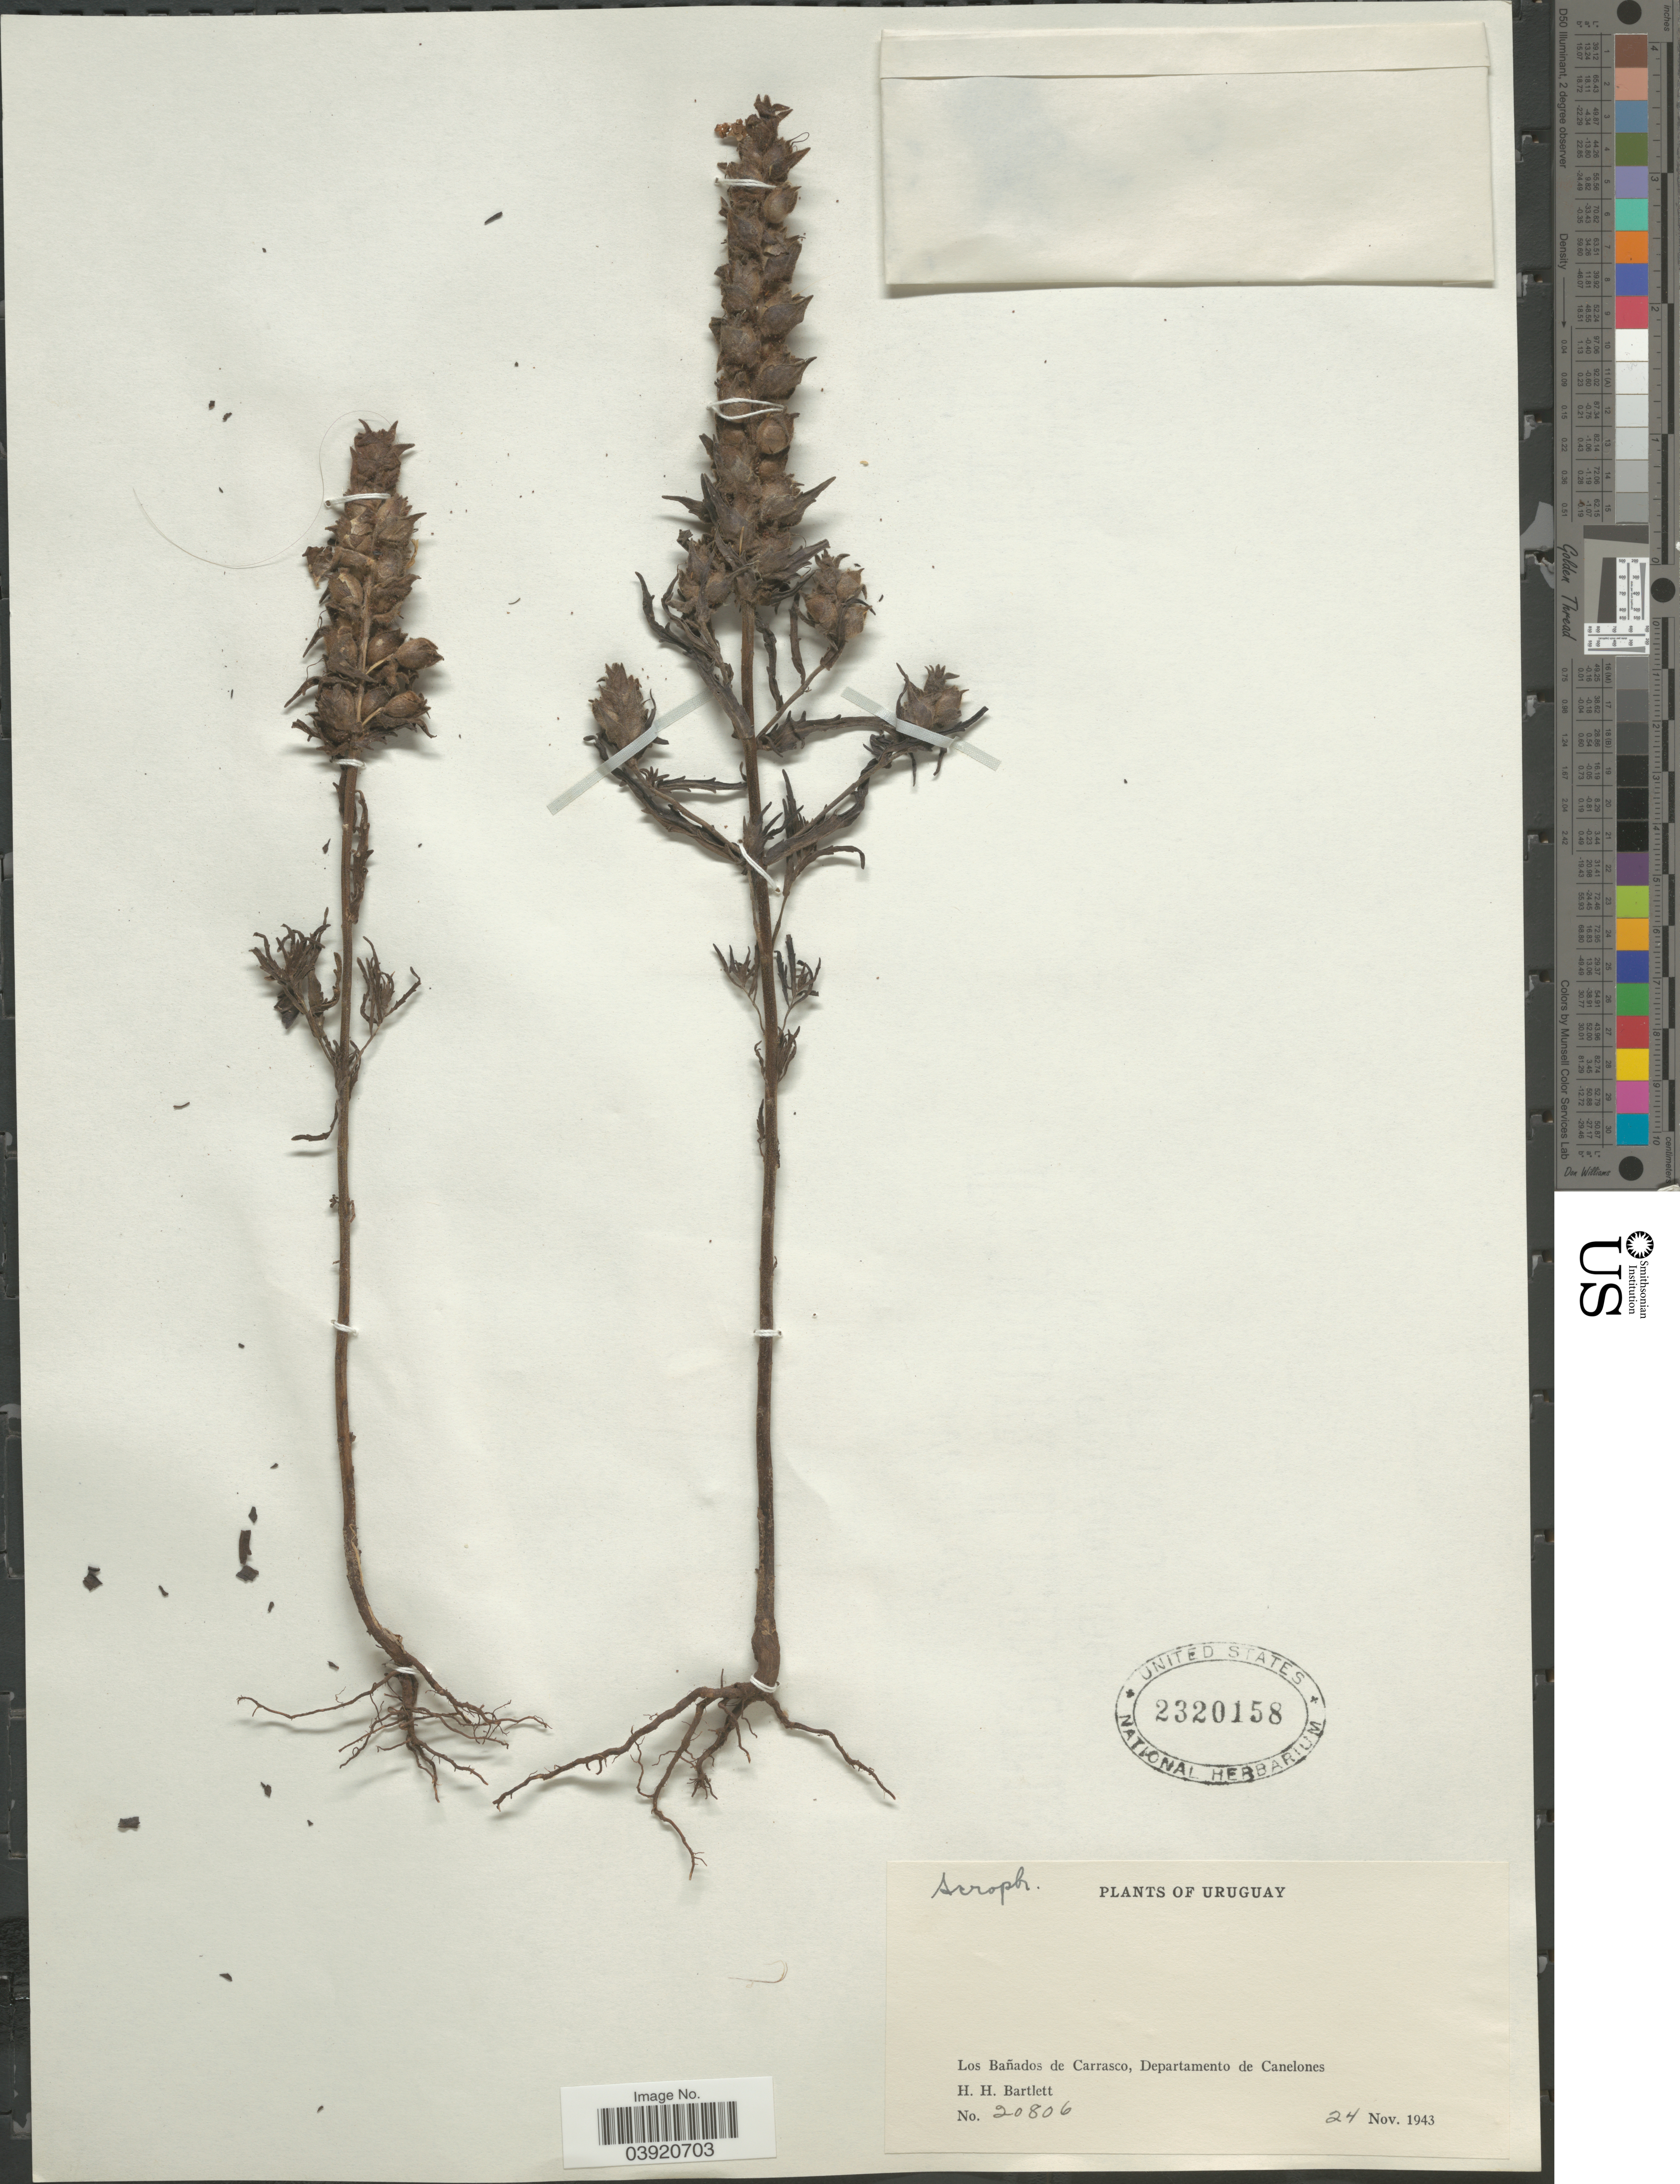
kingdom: Plantae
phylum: Tracheophyta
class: Magnoliopsida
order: Lamiales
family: Orobanchaceae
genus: Bellardia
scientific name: Bellardia trixago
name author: (L.) All.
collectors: H. H. Bartlett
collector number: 20806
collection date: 1943-11-24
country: Uruguay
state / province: Canelones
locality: Los Bañados de Carrasco, Departamento de Canelones.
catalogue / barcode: US 2320158